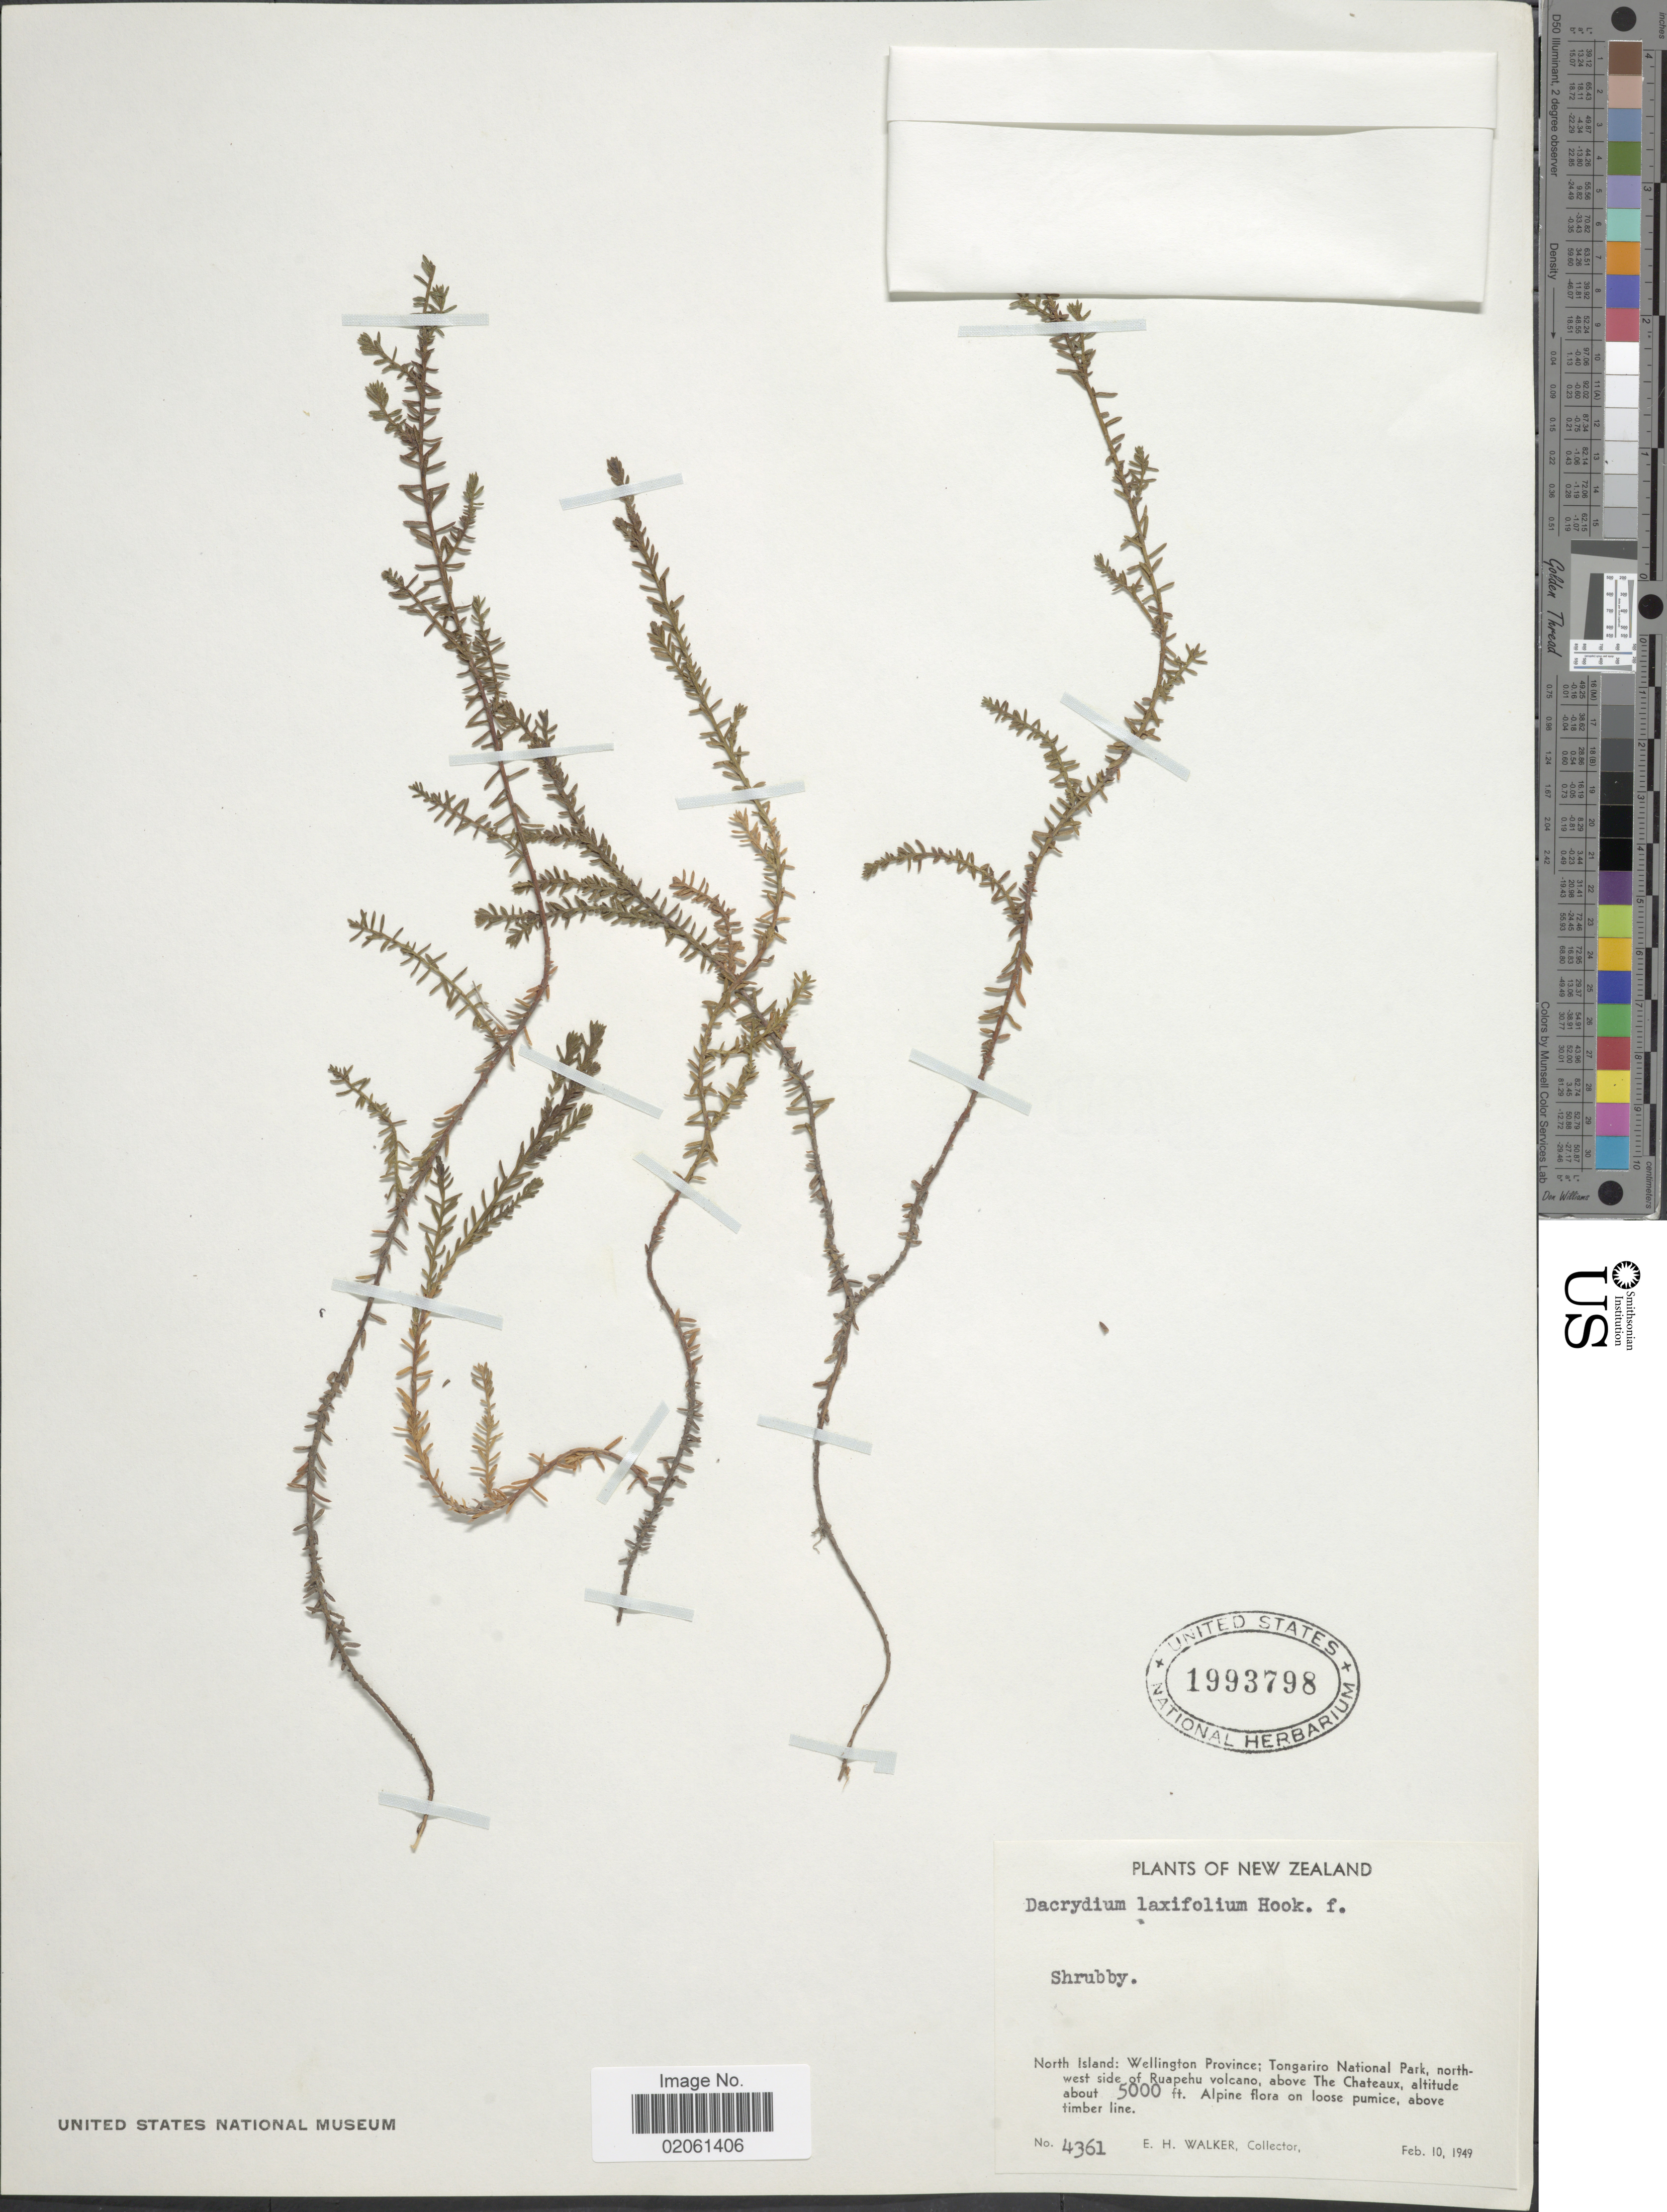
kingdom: Plantae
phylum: Tracheophyta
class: Pinopsida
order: Pinales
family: Podocarpaceae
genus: Dacrydium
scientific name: Dacrydium laxifolium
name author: Hook. f.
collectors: E. H. Walker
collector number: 4361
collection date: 1949-02-10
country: New Zealand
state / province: Wellington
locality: North Island: Tongariro National Park, northwest side of Ruapehu volcano, above the Chateaux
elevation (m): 1524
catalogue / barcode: US 1993798